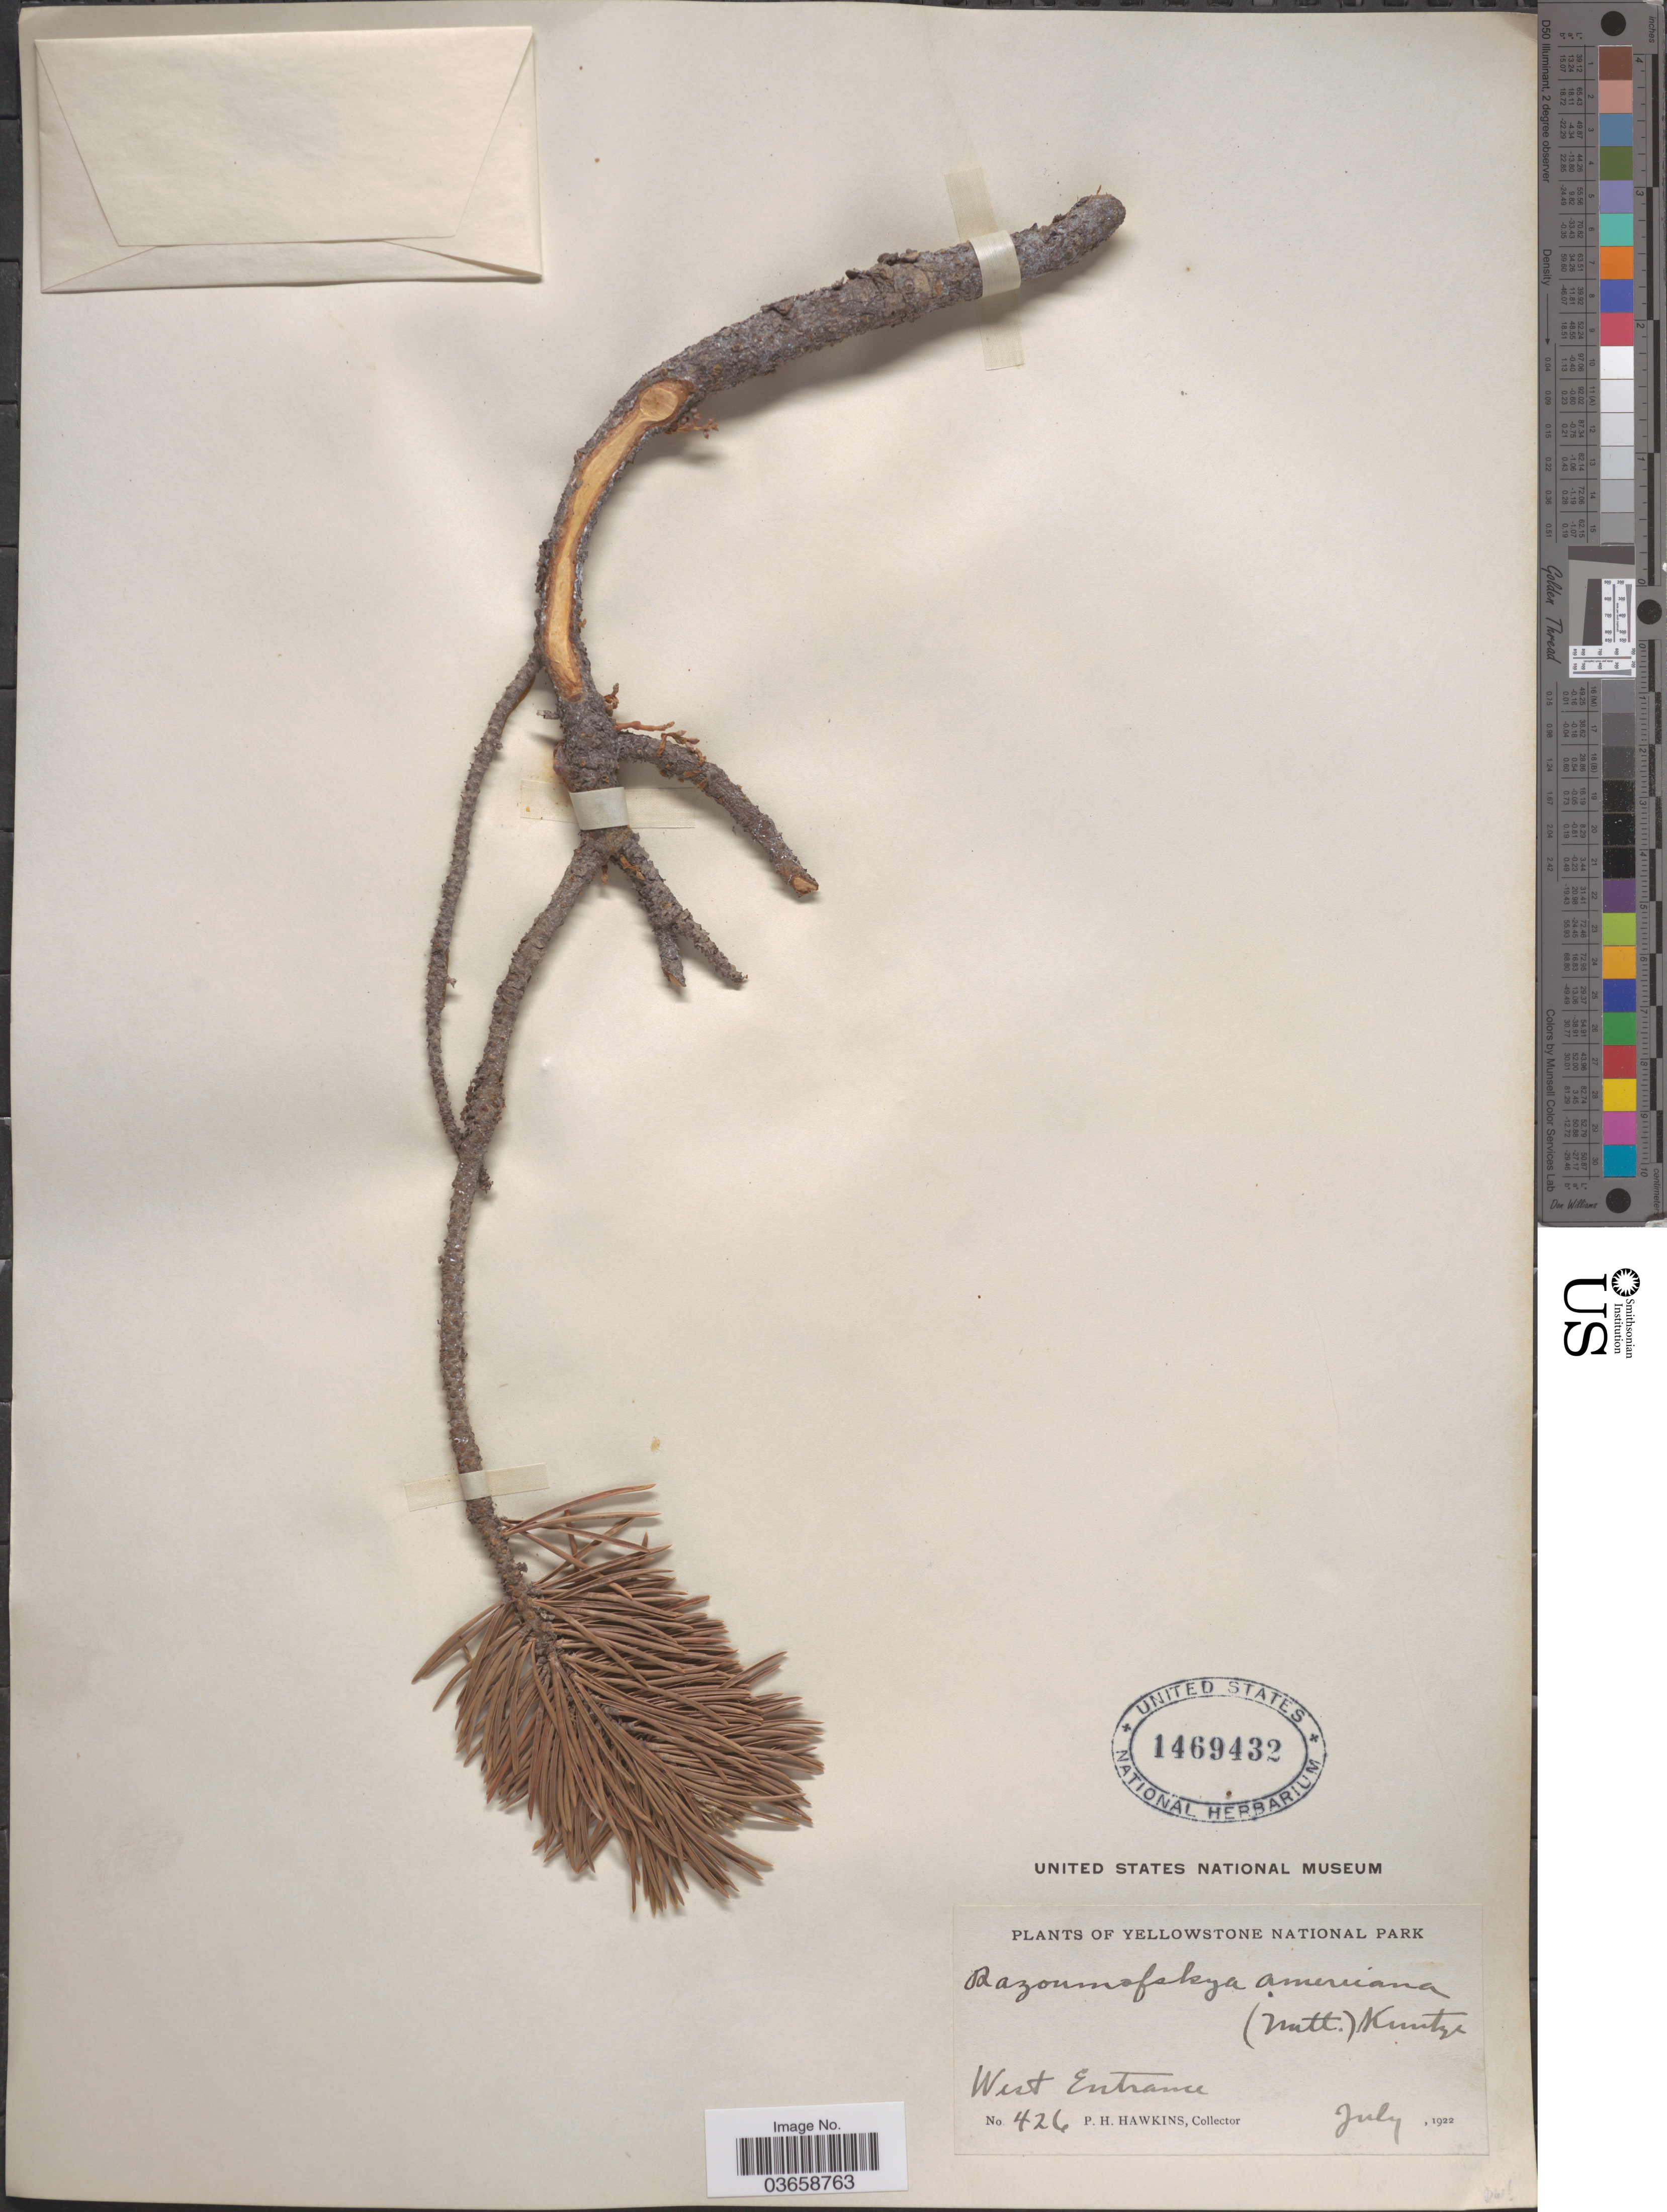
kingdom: Plantae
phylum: Tracheophyta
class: Magnoliopsida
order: Santalales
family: Viscaceae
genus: Arceuthobium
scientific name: Arceuthobium americanum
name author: Nutt. ex A. Gray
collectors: P. Hawkins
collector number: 426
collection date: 1922-07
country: United States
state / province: Montana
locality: Yellowstone National Park. West Entrance.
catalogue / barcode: US 1469432